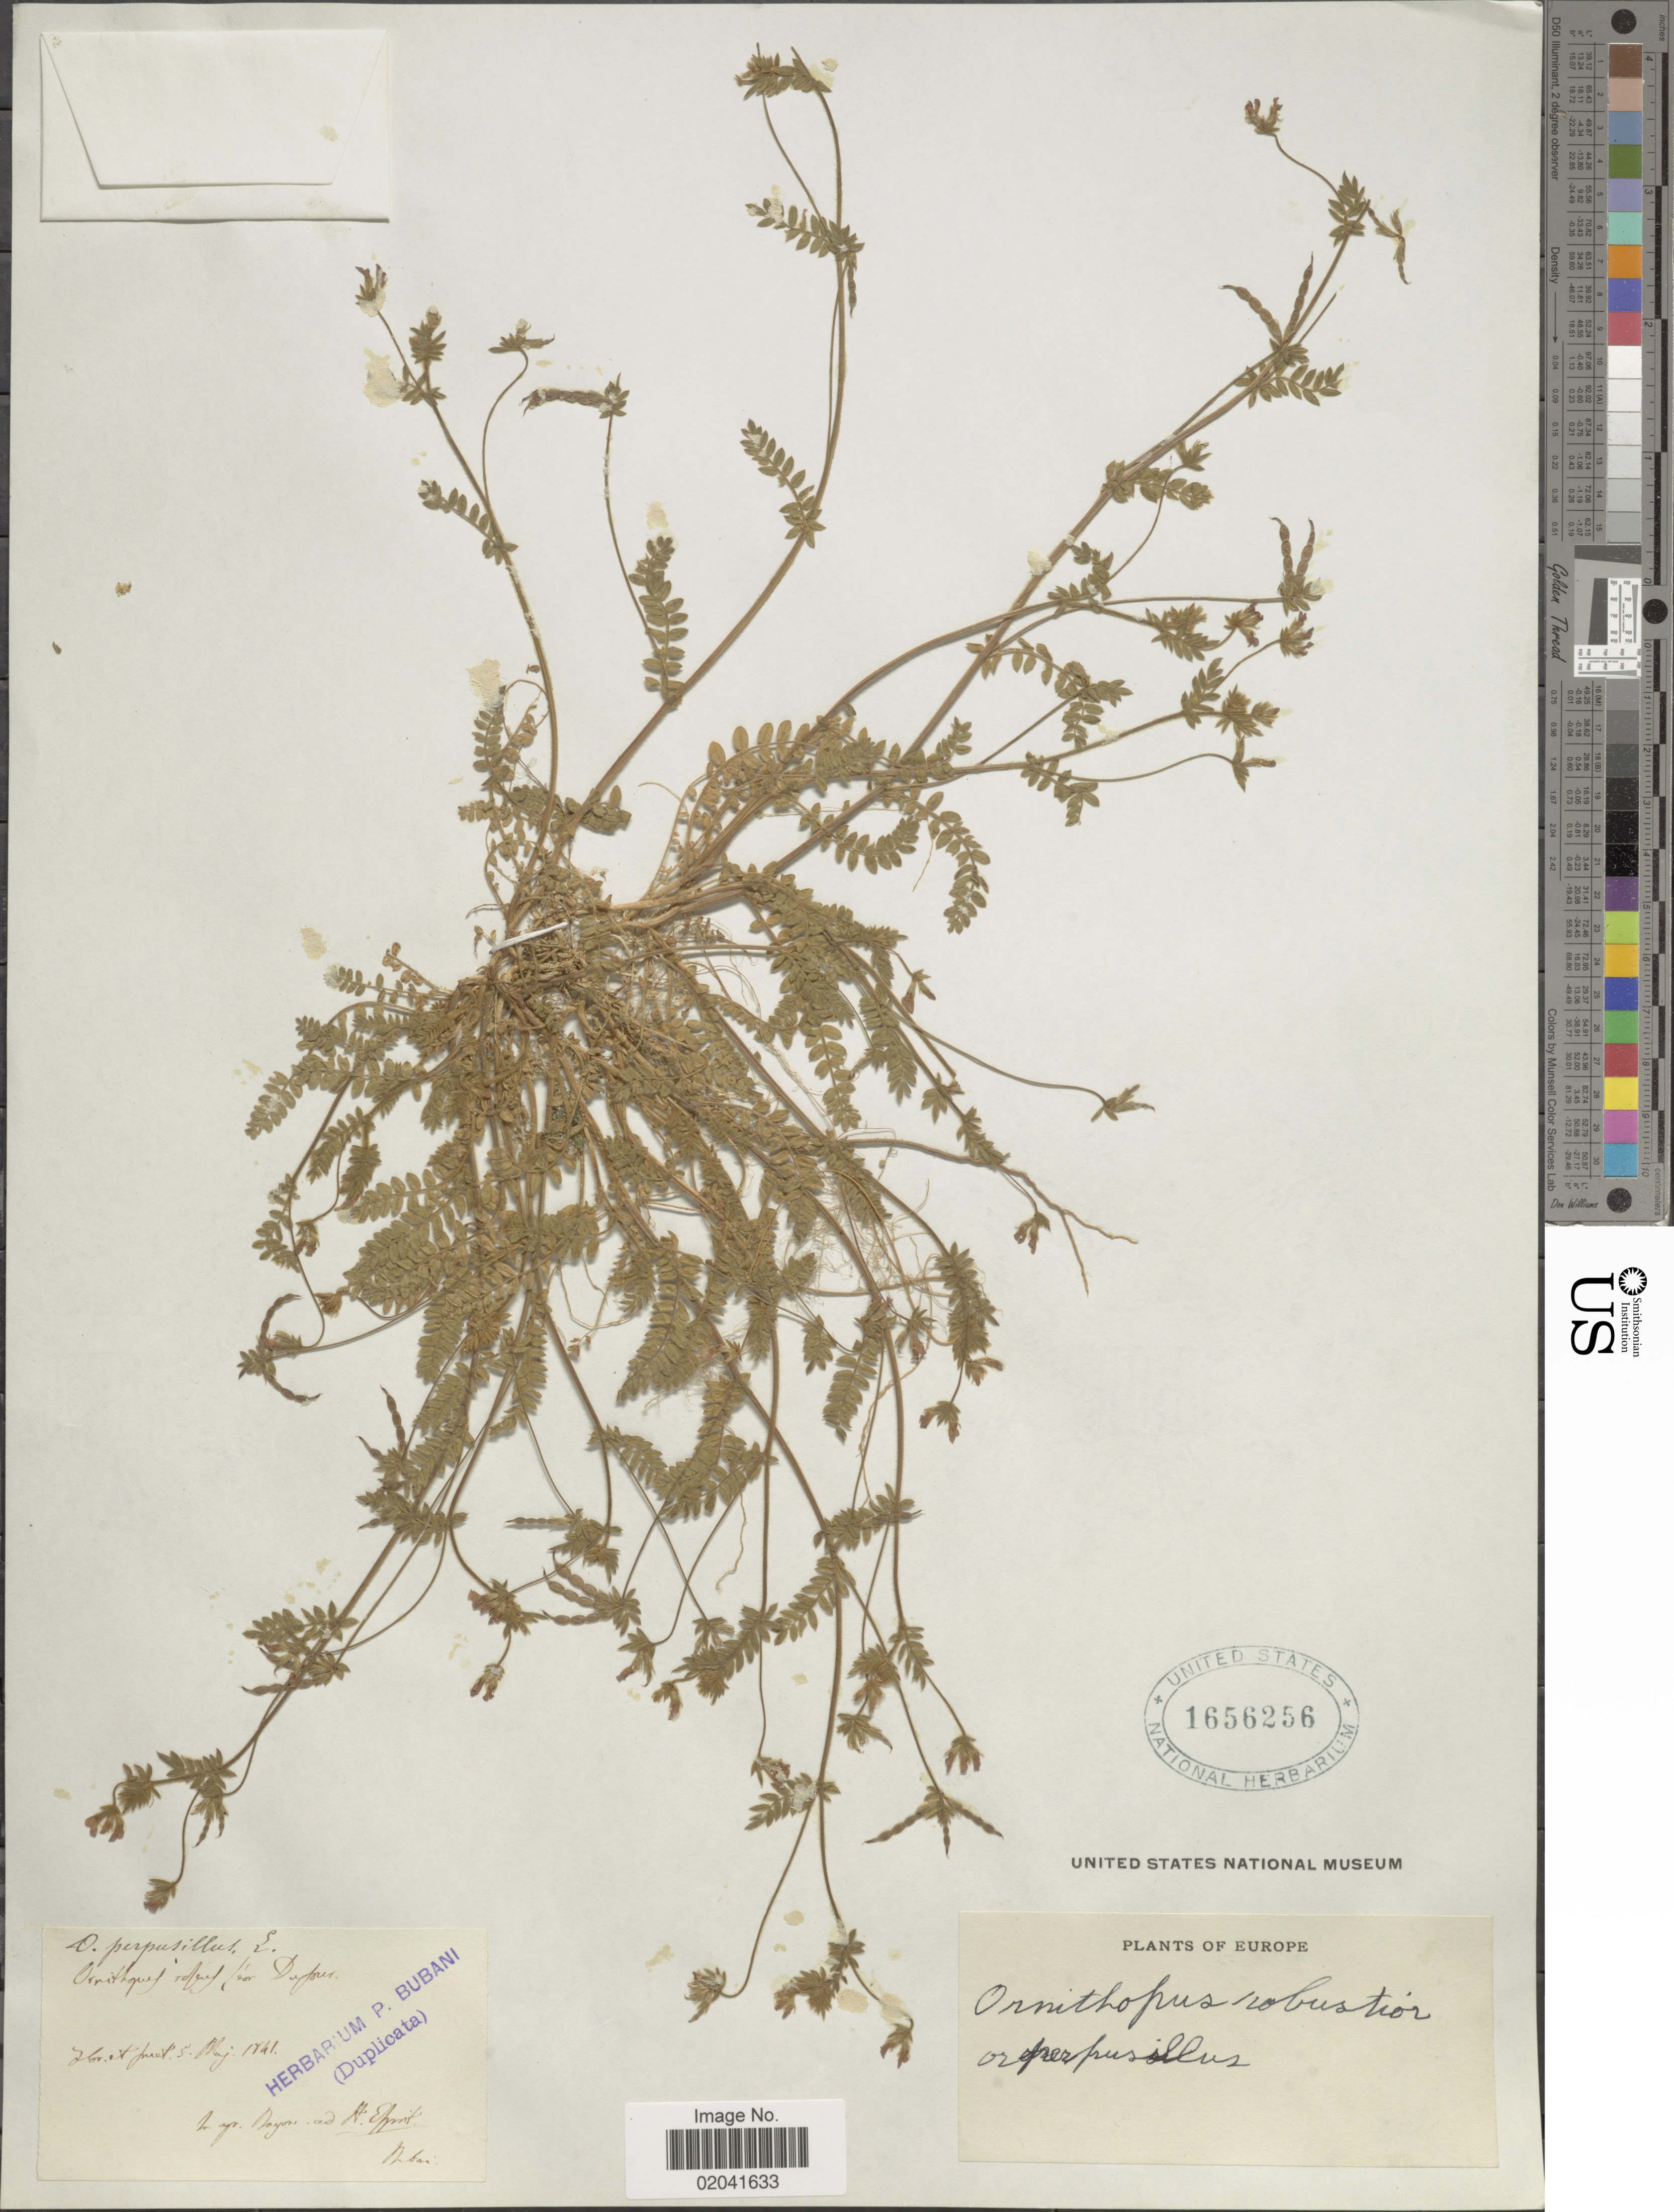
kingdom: Plantae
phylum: Tracheophyta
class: Magnoliopsida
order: Fabales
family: Fabaceae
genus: Ornithopus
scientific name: Ornithopus perpusillus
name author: L.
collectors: P. Bubani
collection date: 1841-05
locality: [illegible text] et Fuet[interpreted]. In agr. Mayori ad. E.[interpreted] Europe.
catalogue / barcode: US 1656256